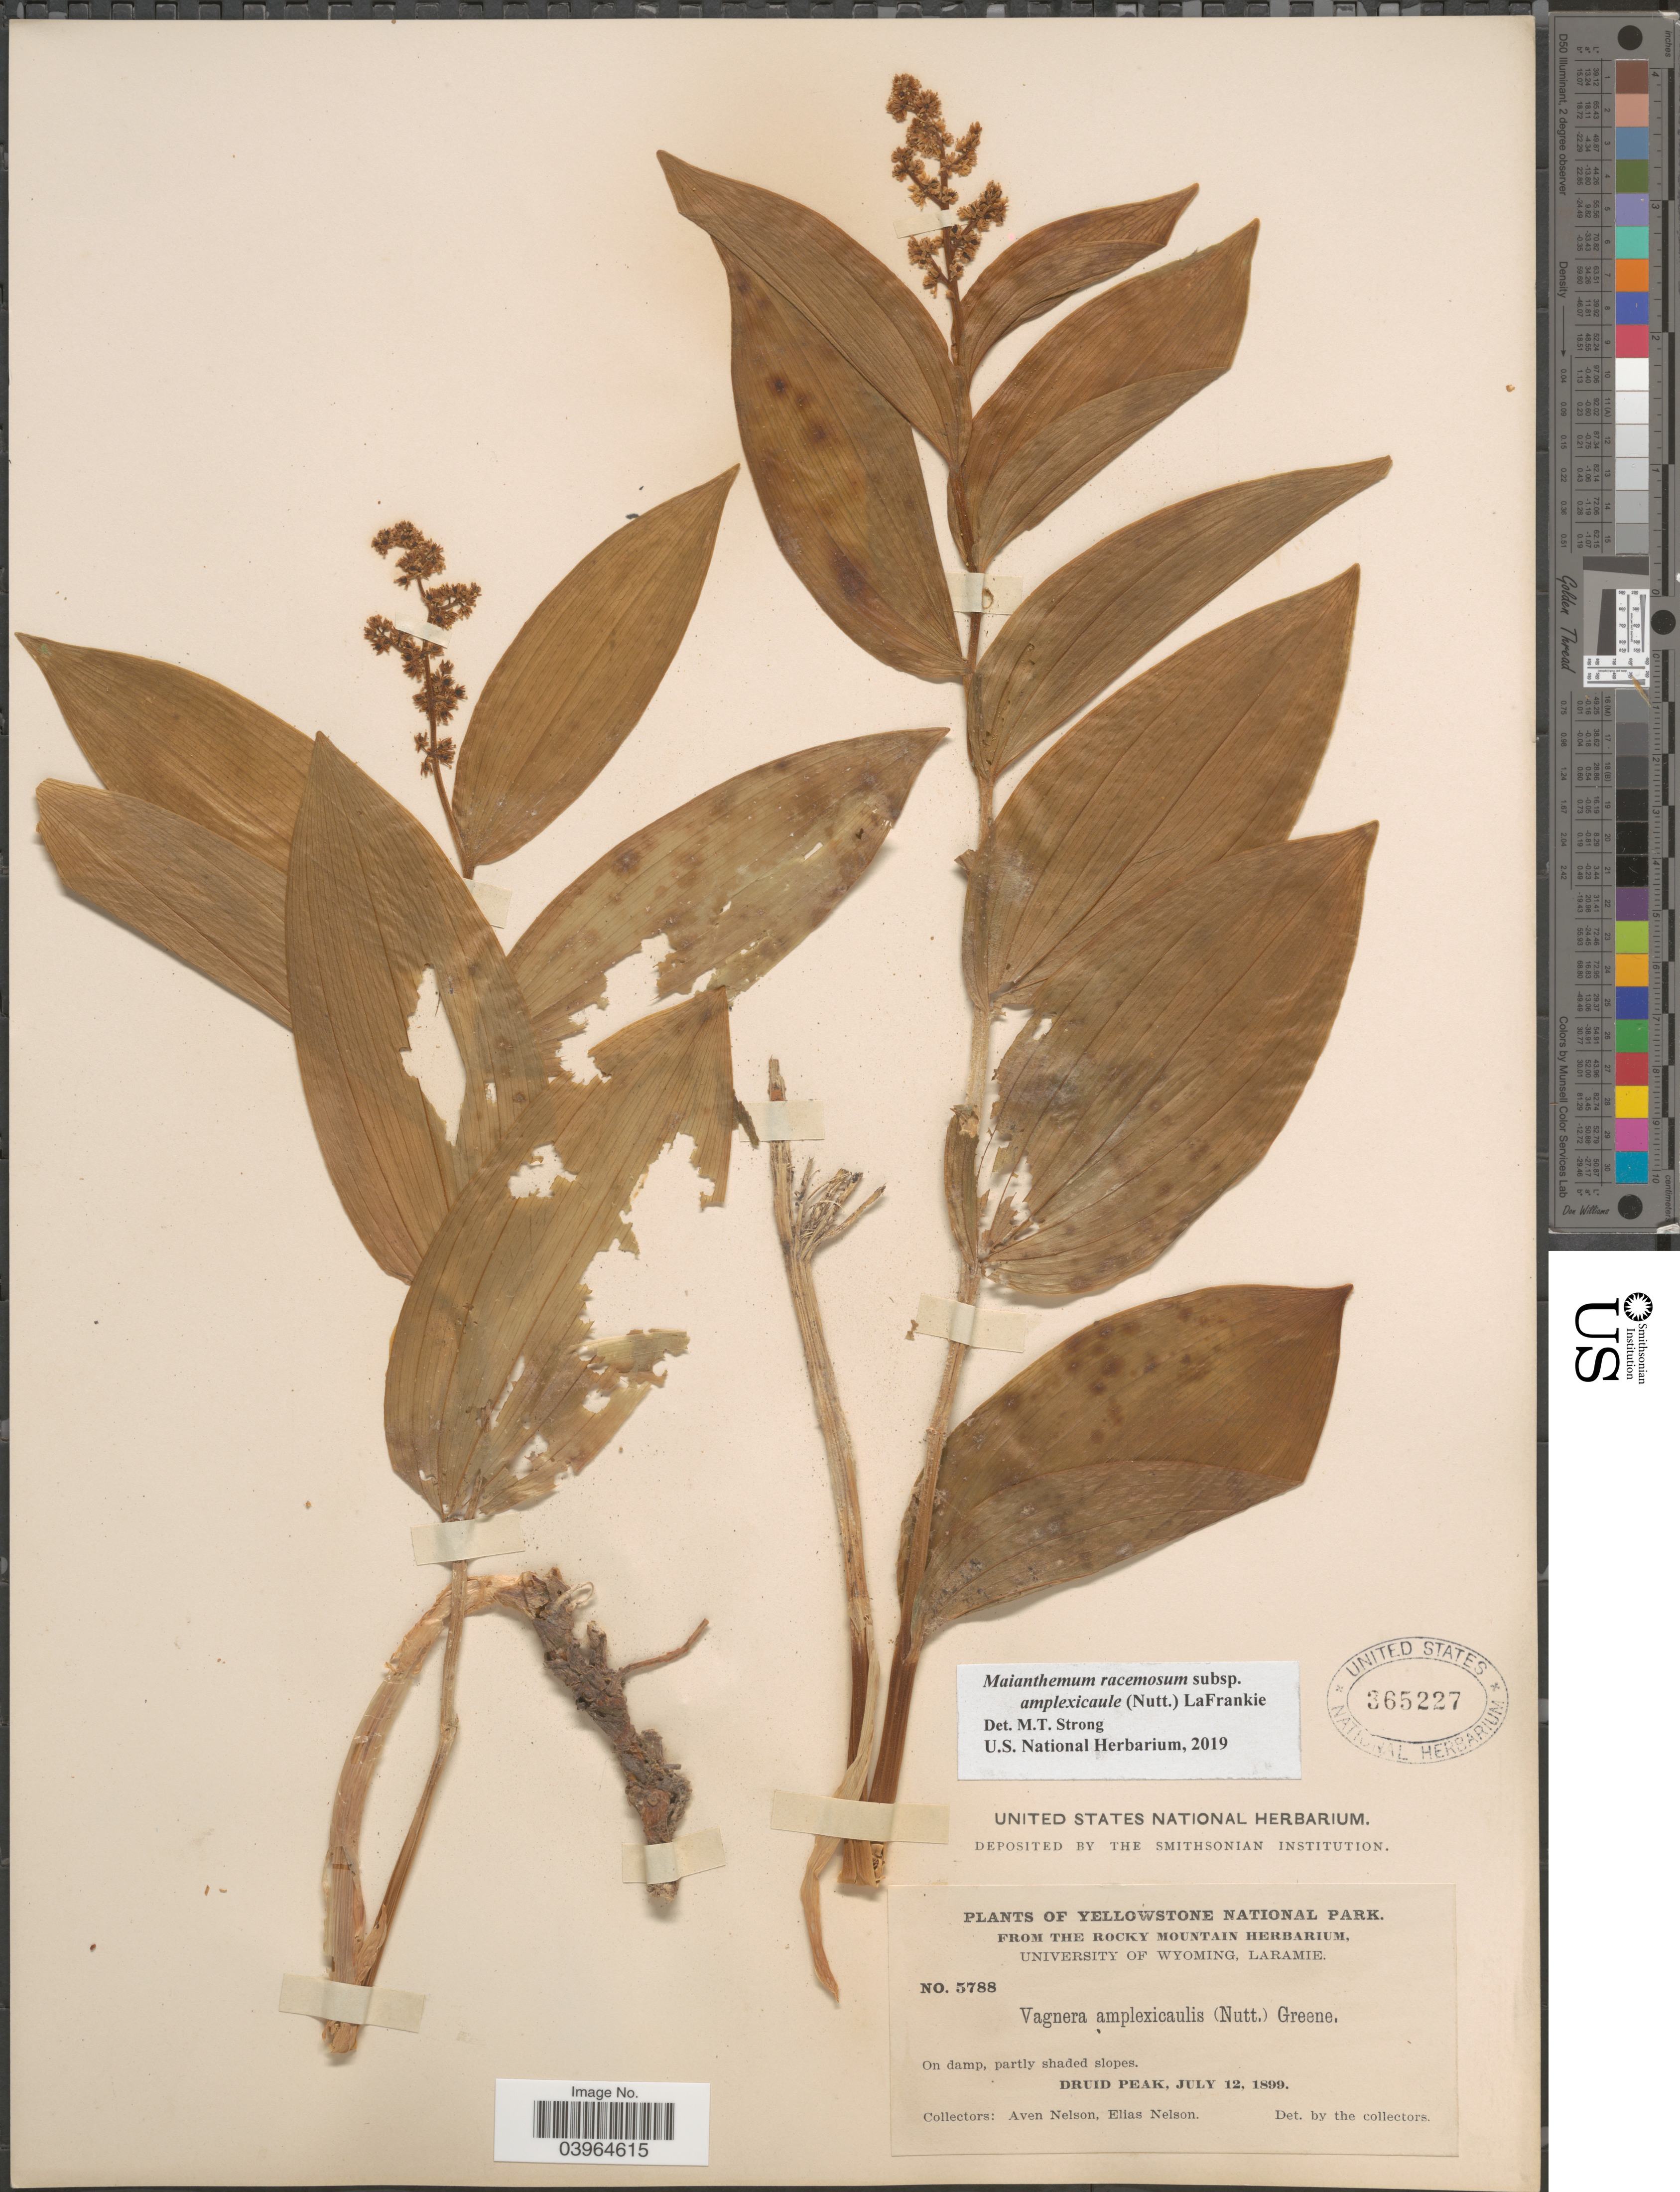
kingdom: Plantae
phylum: Tracheophyta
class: Liliopsida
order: Asparagales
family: Asparagaceae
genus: Maianthemum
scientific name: Maianthemum racemosum subsp. amplexicaule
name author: (Nutt.) LaFrankie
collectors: A. Nelson & E. Nelson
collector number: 5788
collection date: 1899-07-12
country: United States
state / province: Wyoming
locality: Yellowstone National Park. Druid Peak.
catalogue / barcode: US 365227